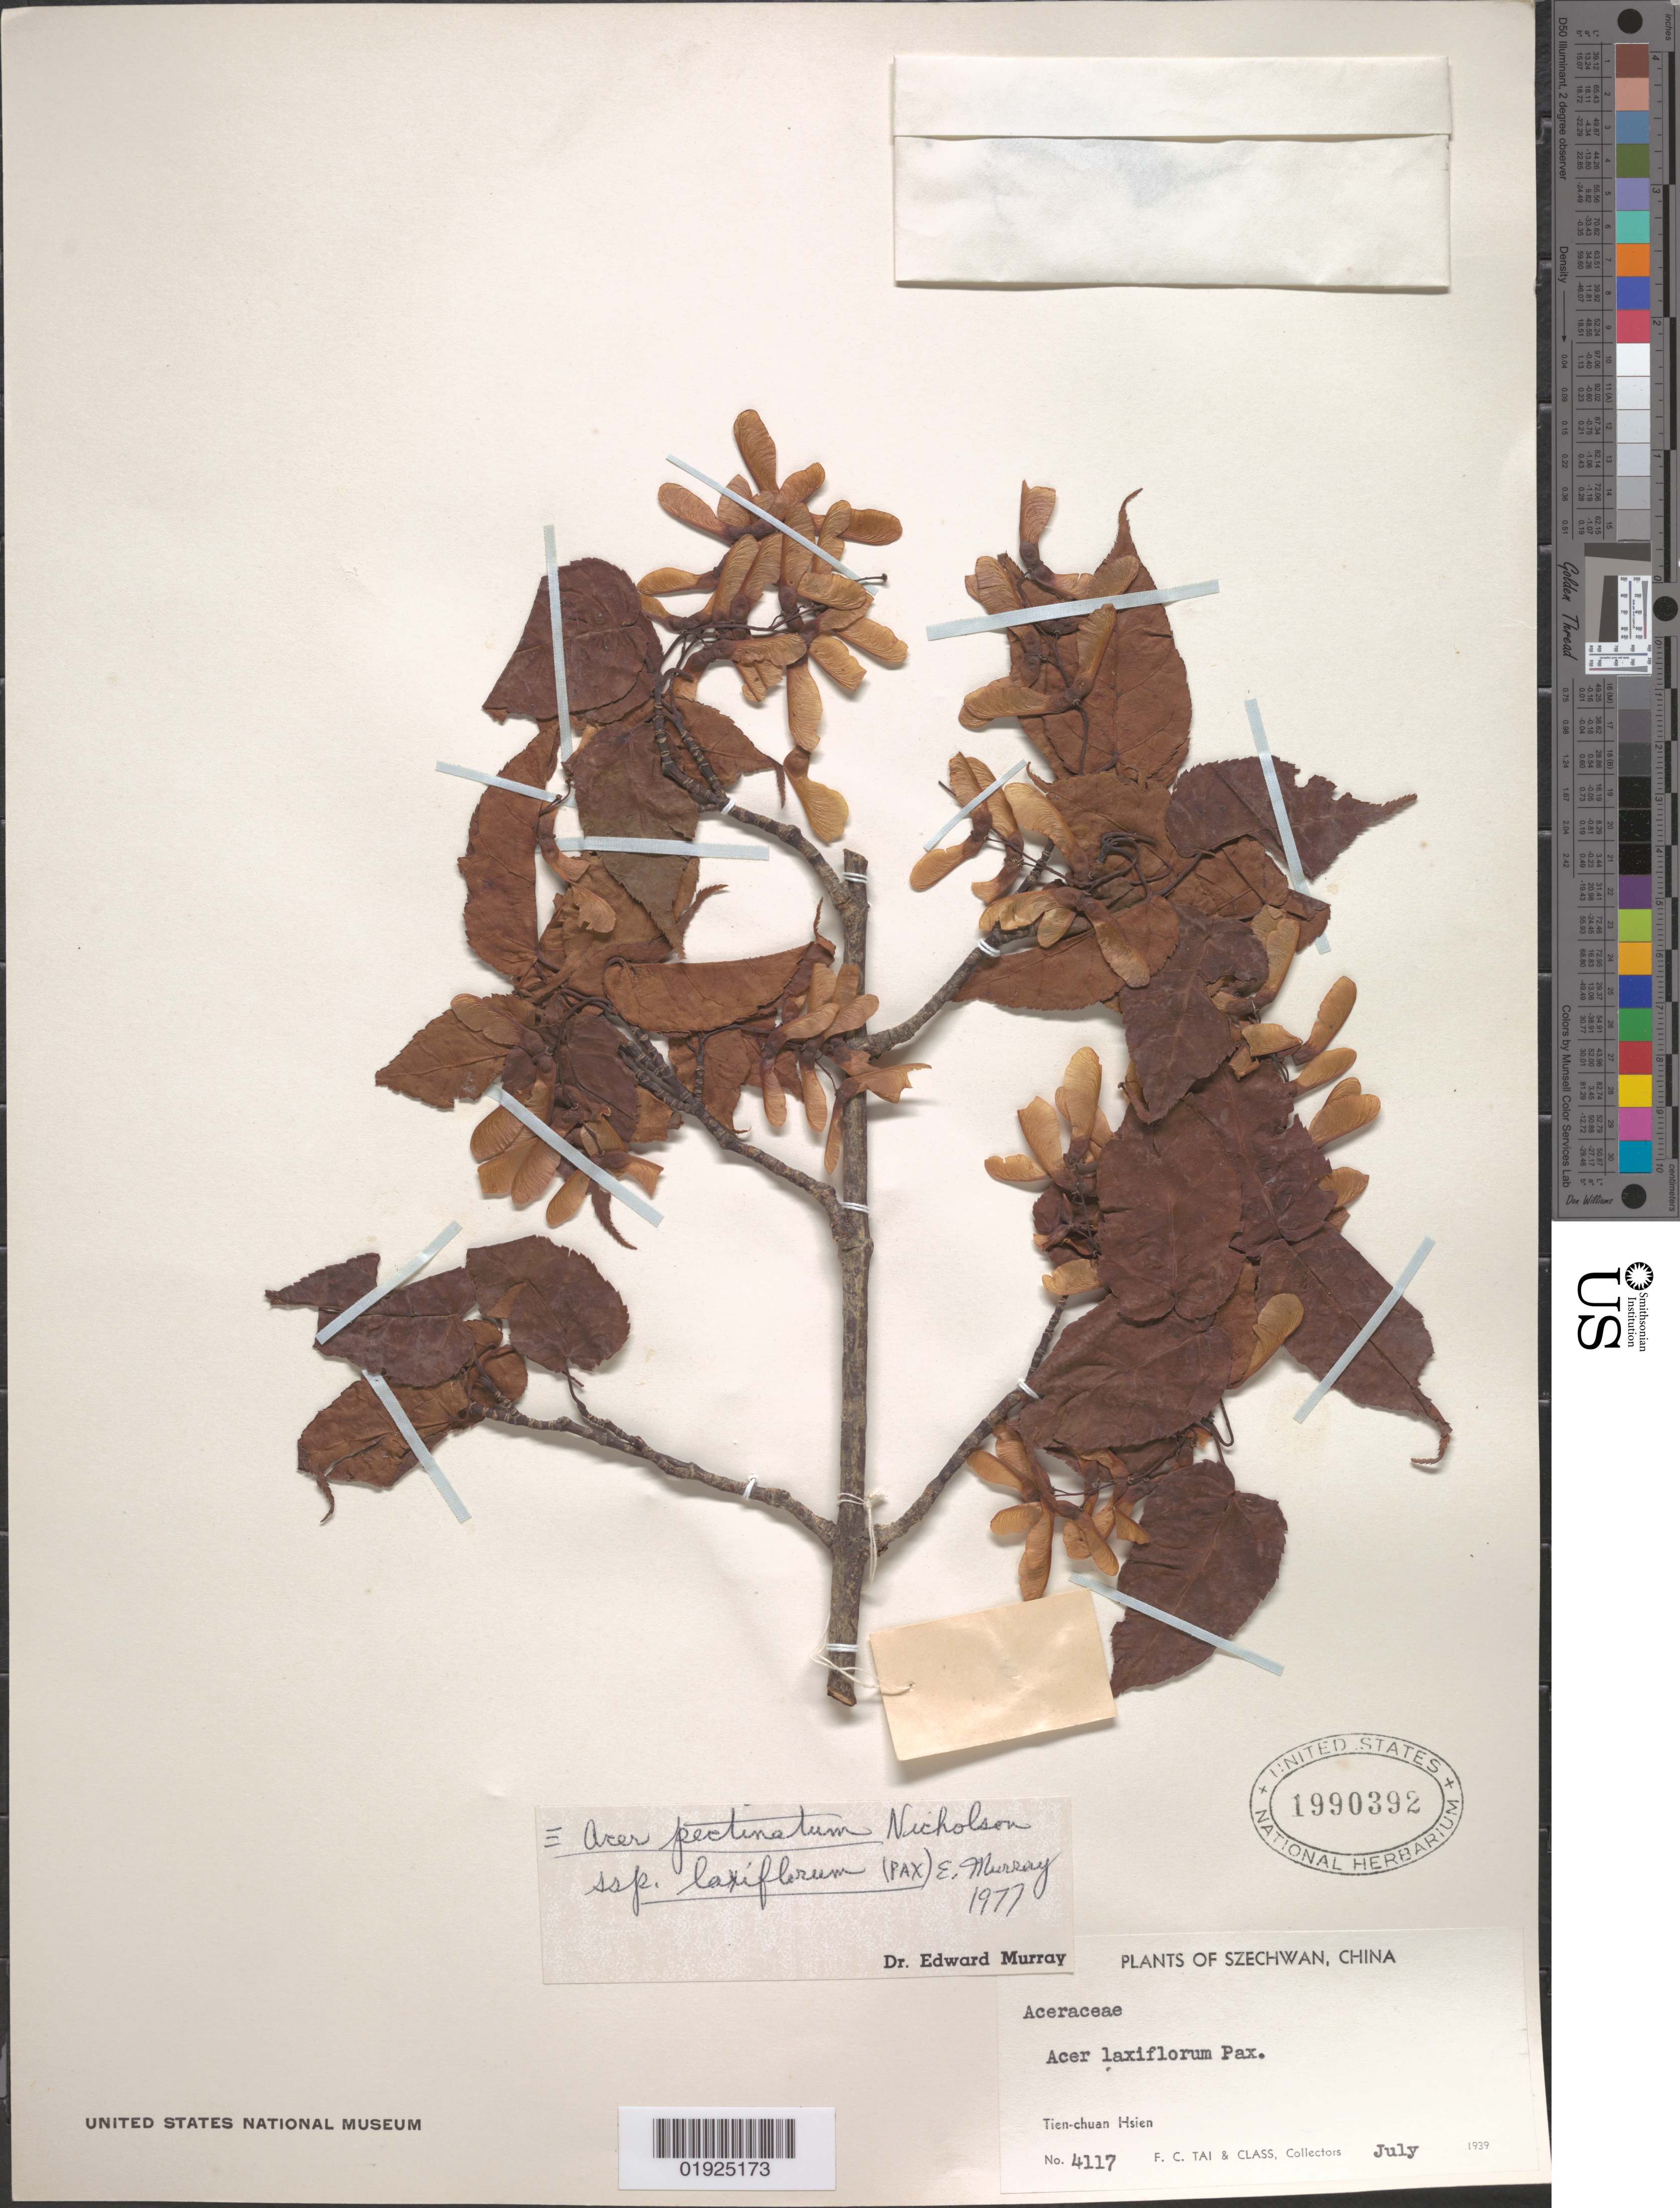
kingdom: Plantae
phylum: Tracheophyta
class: Magnoliopsida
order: Sapindales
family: Sapindaceae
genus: Acer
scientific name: Acer pectinatum subsp. laxiflorum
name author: (Pax) A.E. Murray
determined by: Murray, Edward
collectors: F. Tai et al.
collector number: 4117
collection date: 1939-07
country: China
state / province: Sichuan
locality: Szechwan [Sichuan], Tien-chuan Hsien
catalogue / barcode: US 1990392